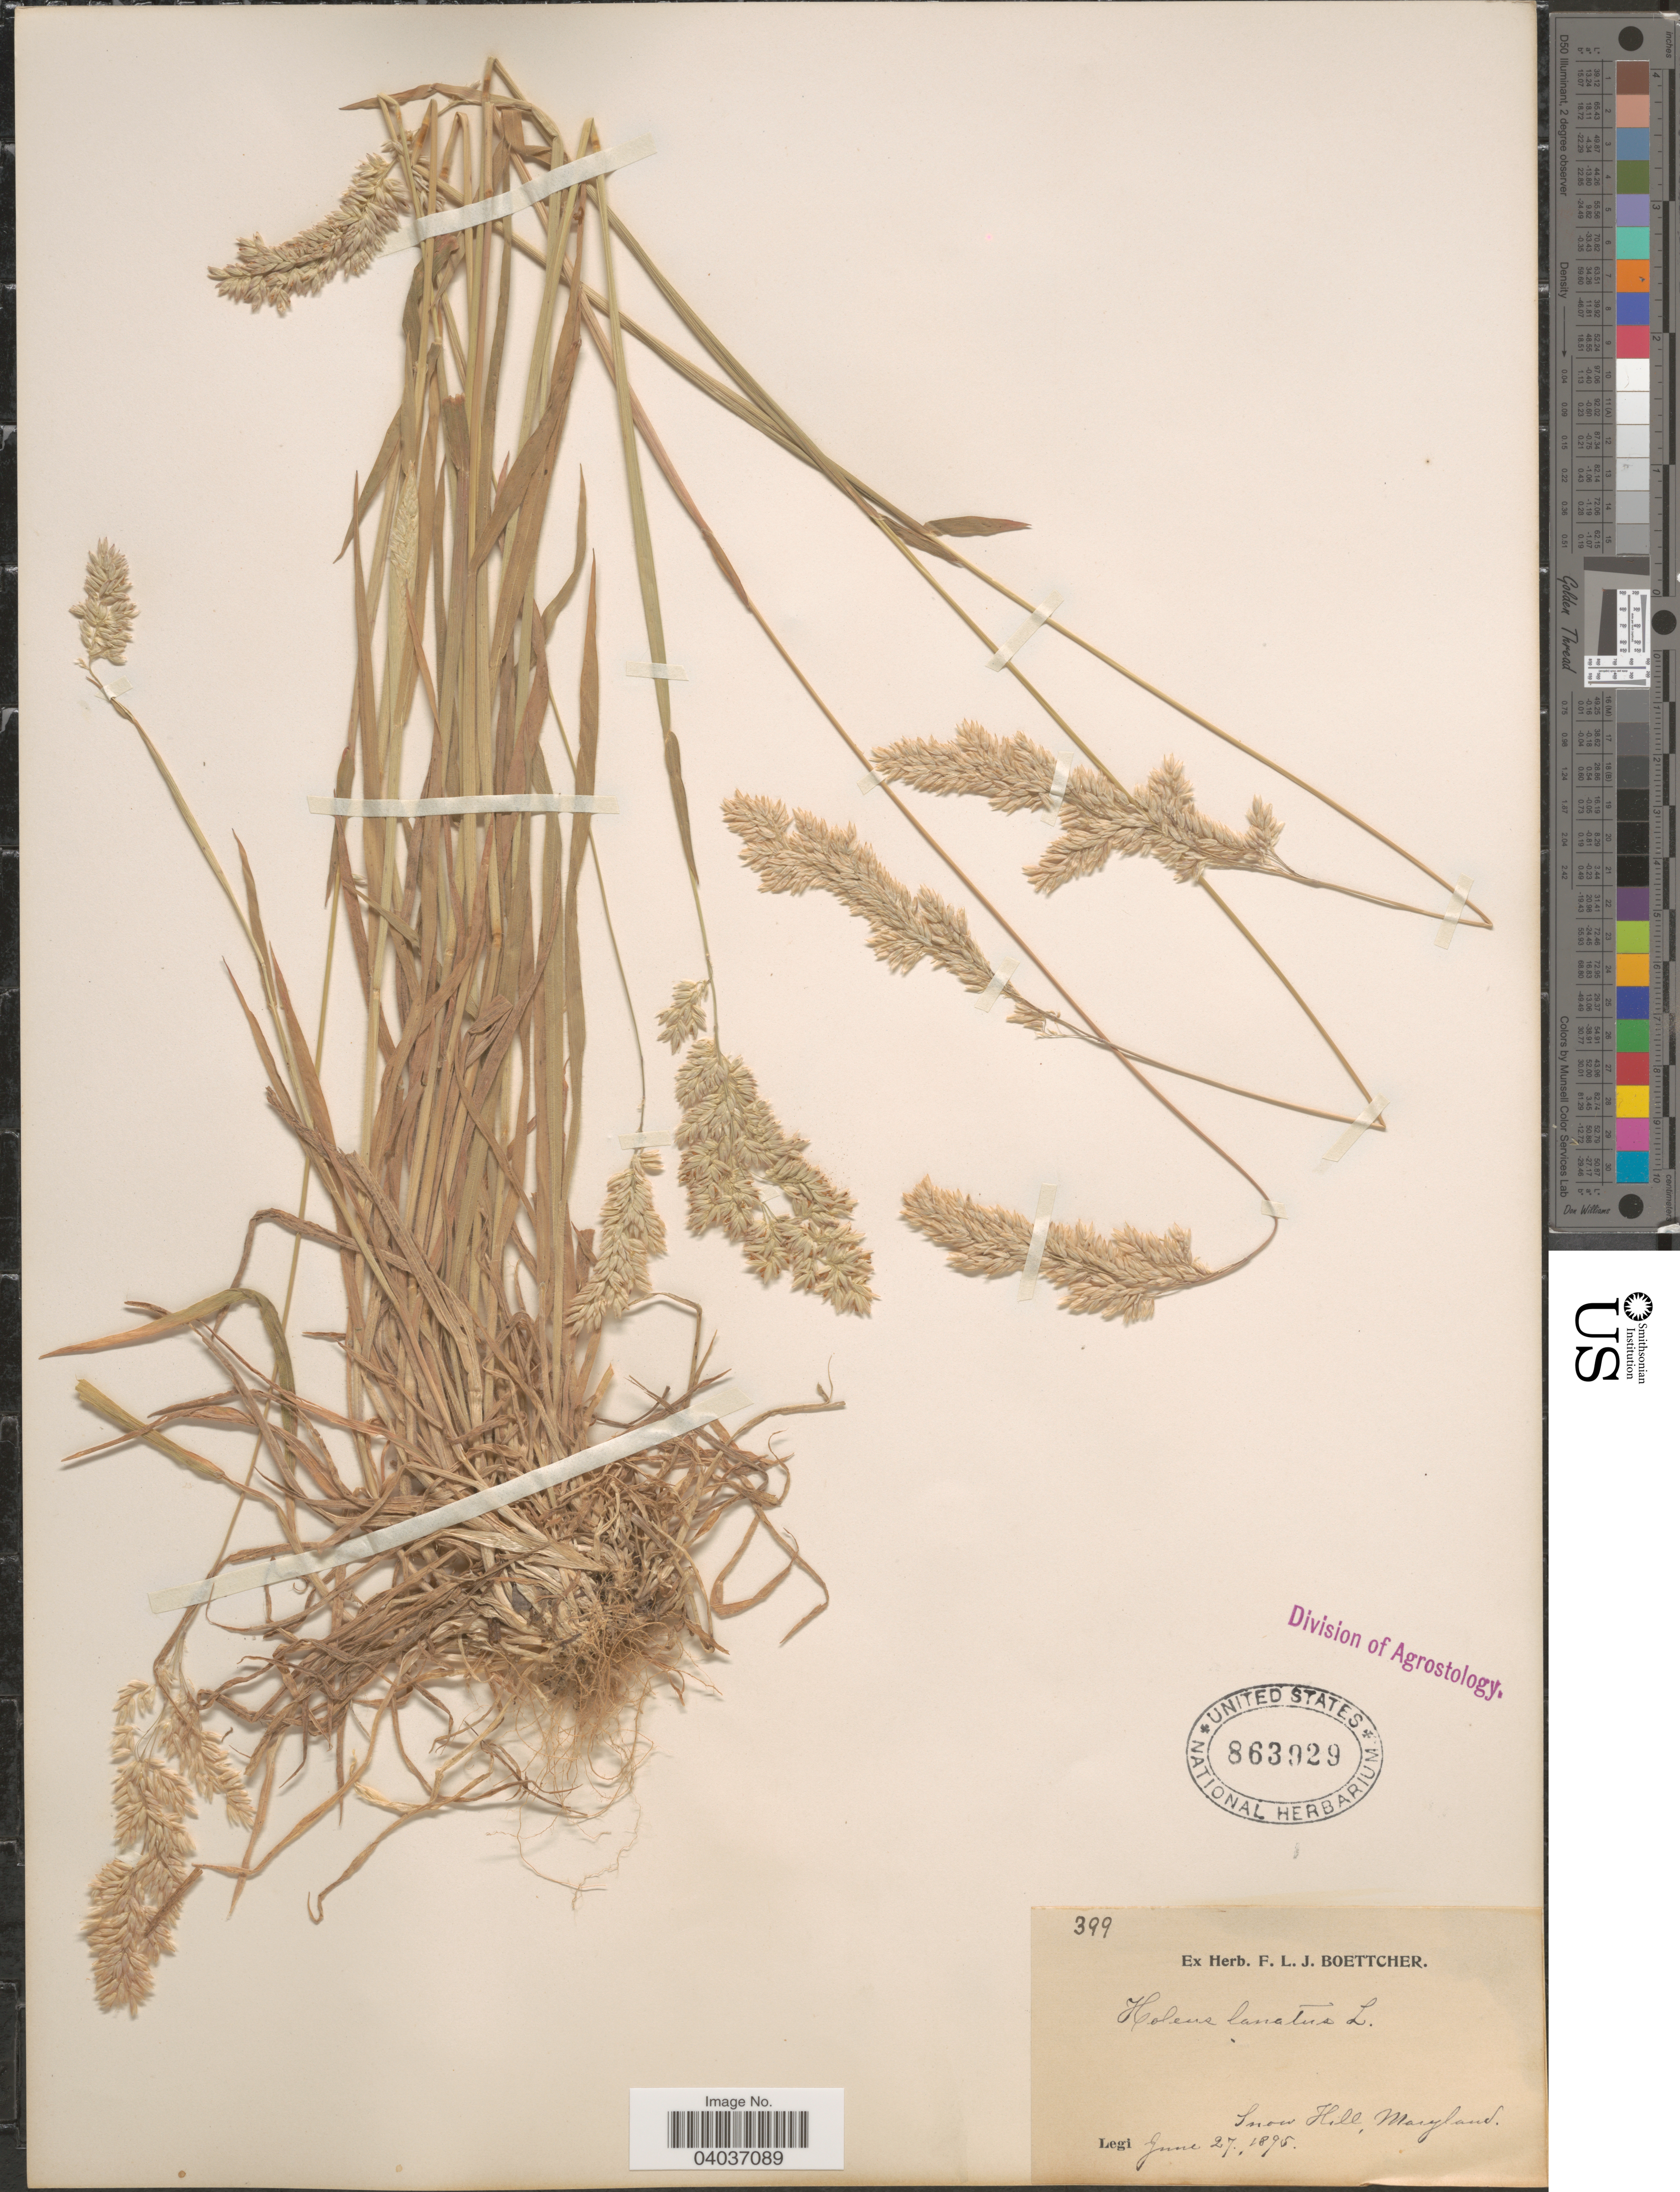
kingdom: Plantae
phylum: Tracheophyta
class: Liliopsida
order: Poales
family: Poaceae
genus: Holcus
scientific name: Holcus lanatus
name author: L.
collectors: ex herb. F. L. J. Boettcher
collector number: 399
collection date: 1895-06-27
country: United States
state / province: Maryland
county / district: Worcester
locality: Snow Hill.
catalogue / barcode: US 863929